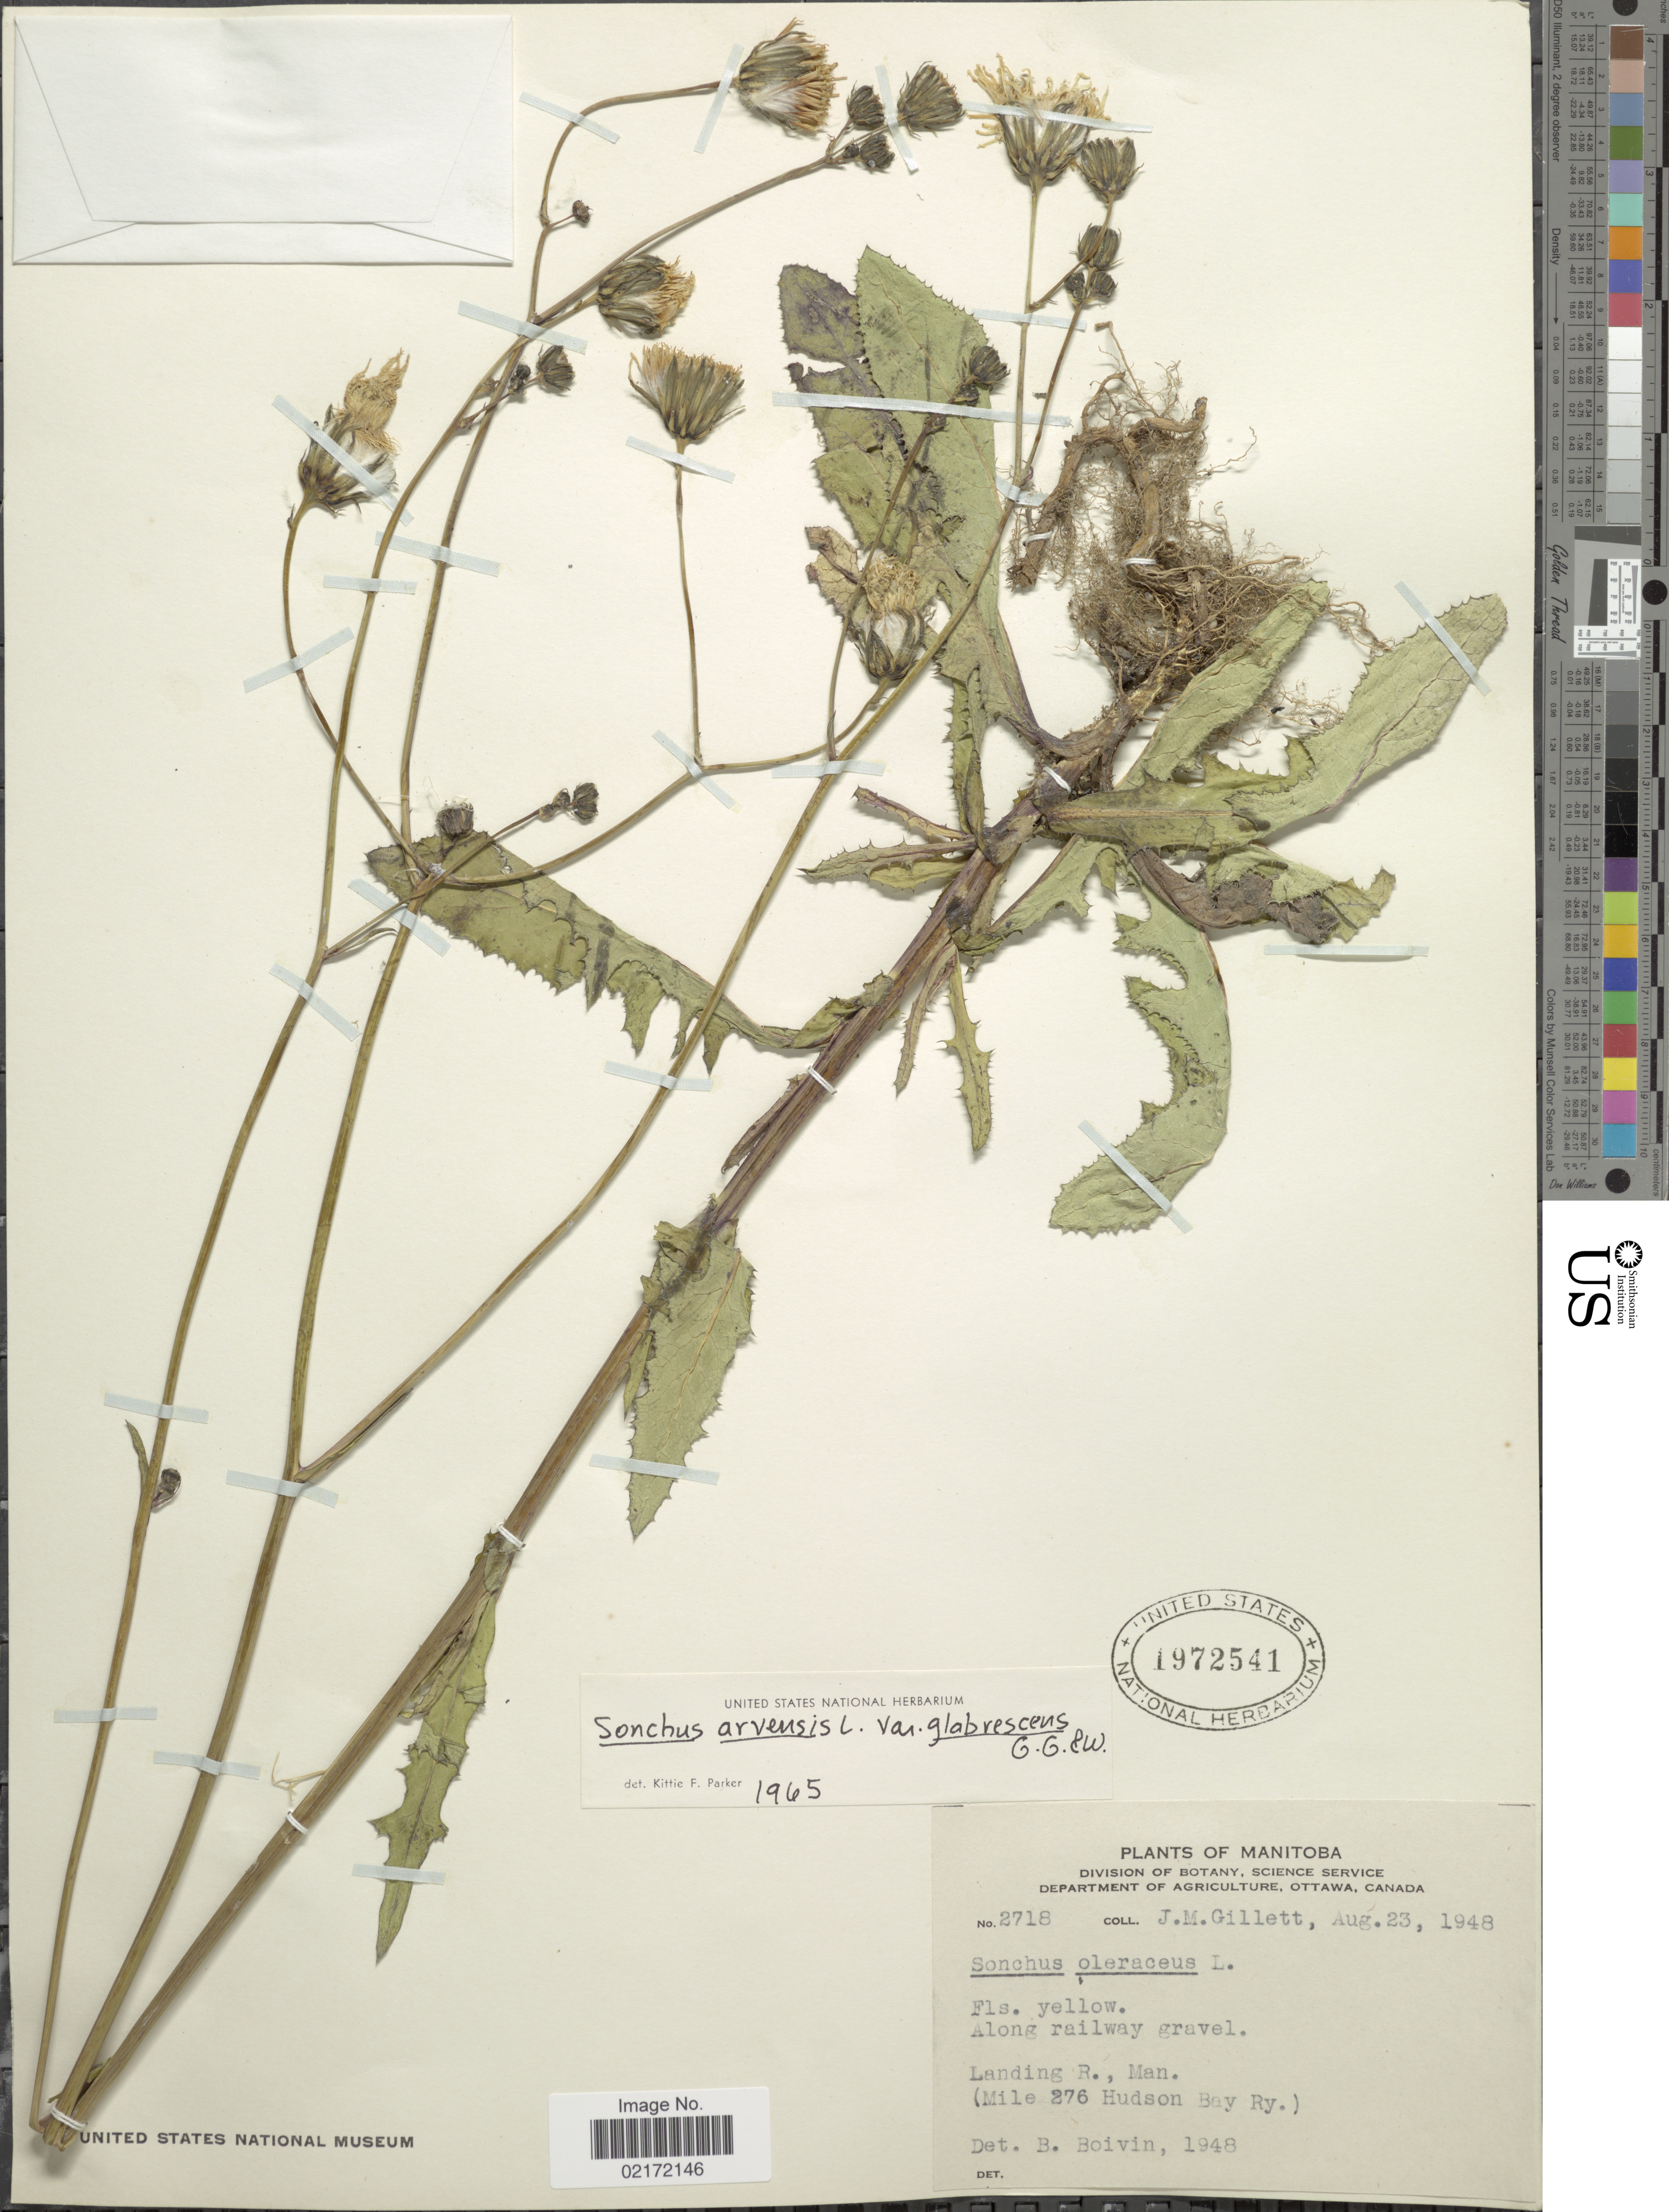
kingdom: Plantae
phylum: Tracheophyta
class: Magnoliopsida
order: Asterales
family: Asteraceae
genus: Sonchus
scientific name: Sonchus arvensis subsp. uliginosus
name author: (M. Bieb.) Nyman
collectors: J. M. Gillett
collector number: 2718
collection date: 1948-08-23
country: Canada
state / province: Manitoba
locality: Along railway gravel. Landing R., Man. (Mile 276 Hudson Bay Ry.)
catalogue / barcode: US 1972541